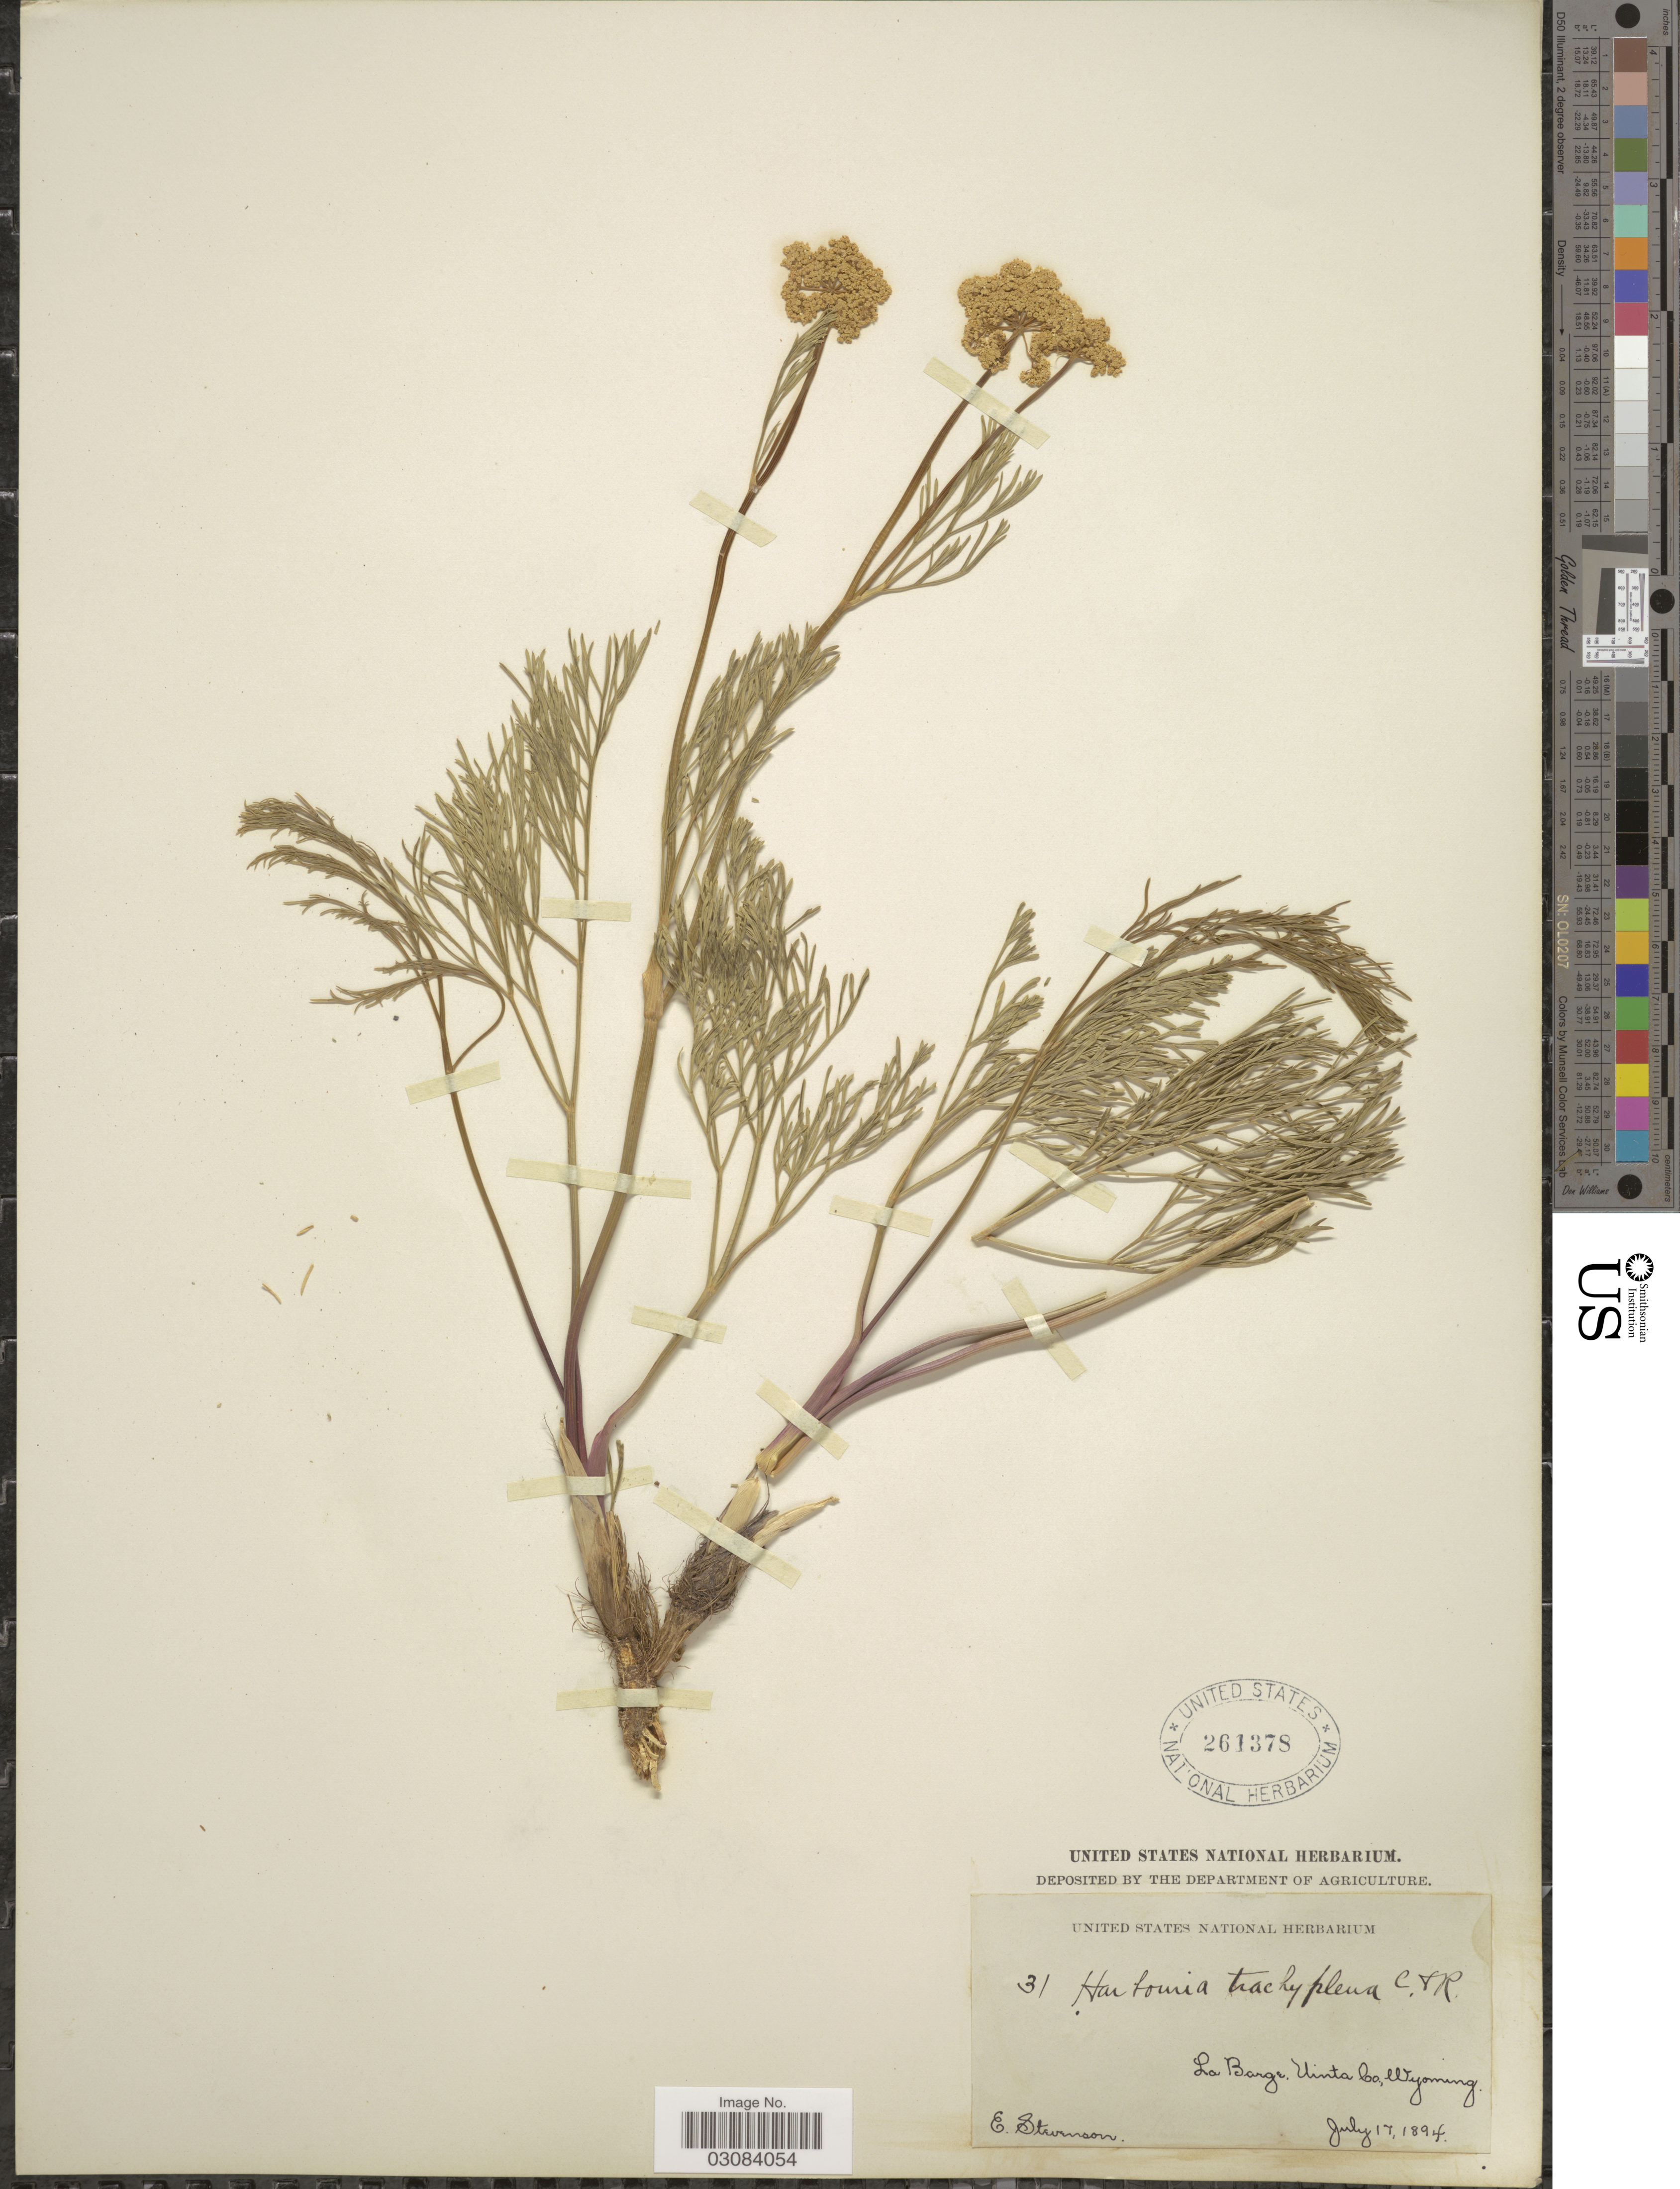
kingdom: Plantae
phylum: Tracheophyta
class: Magnoliopsida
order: Apiales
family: Apiaceae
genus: Harbouria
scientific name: Harbouria trachypleura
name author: (A. Gray) J.M. Coult. & Rose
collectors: E. Stevenson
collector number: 31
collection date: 1894-07-17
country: United States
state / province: Wyoming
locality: La Barge, Uinta Co.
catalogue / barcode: US 261378